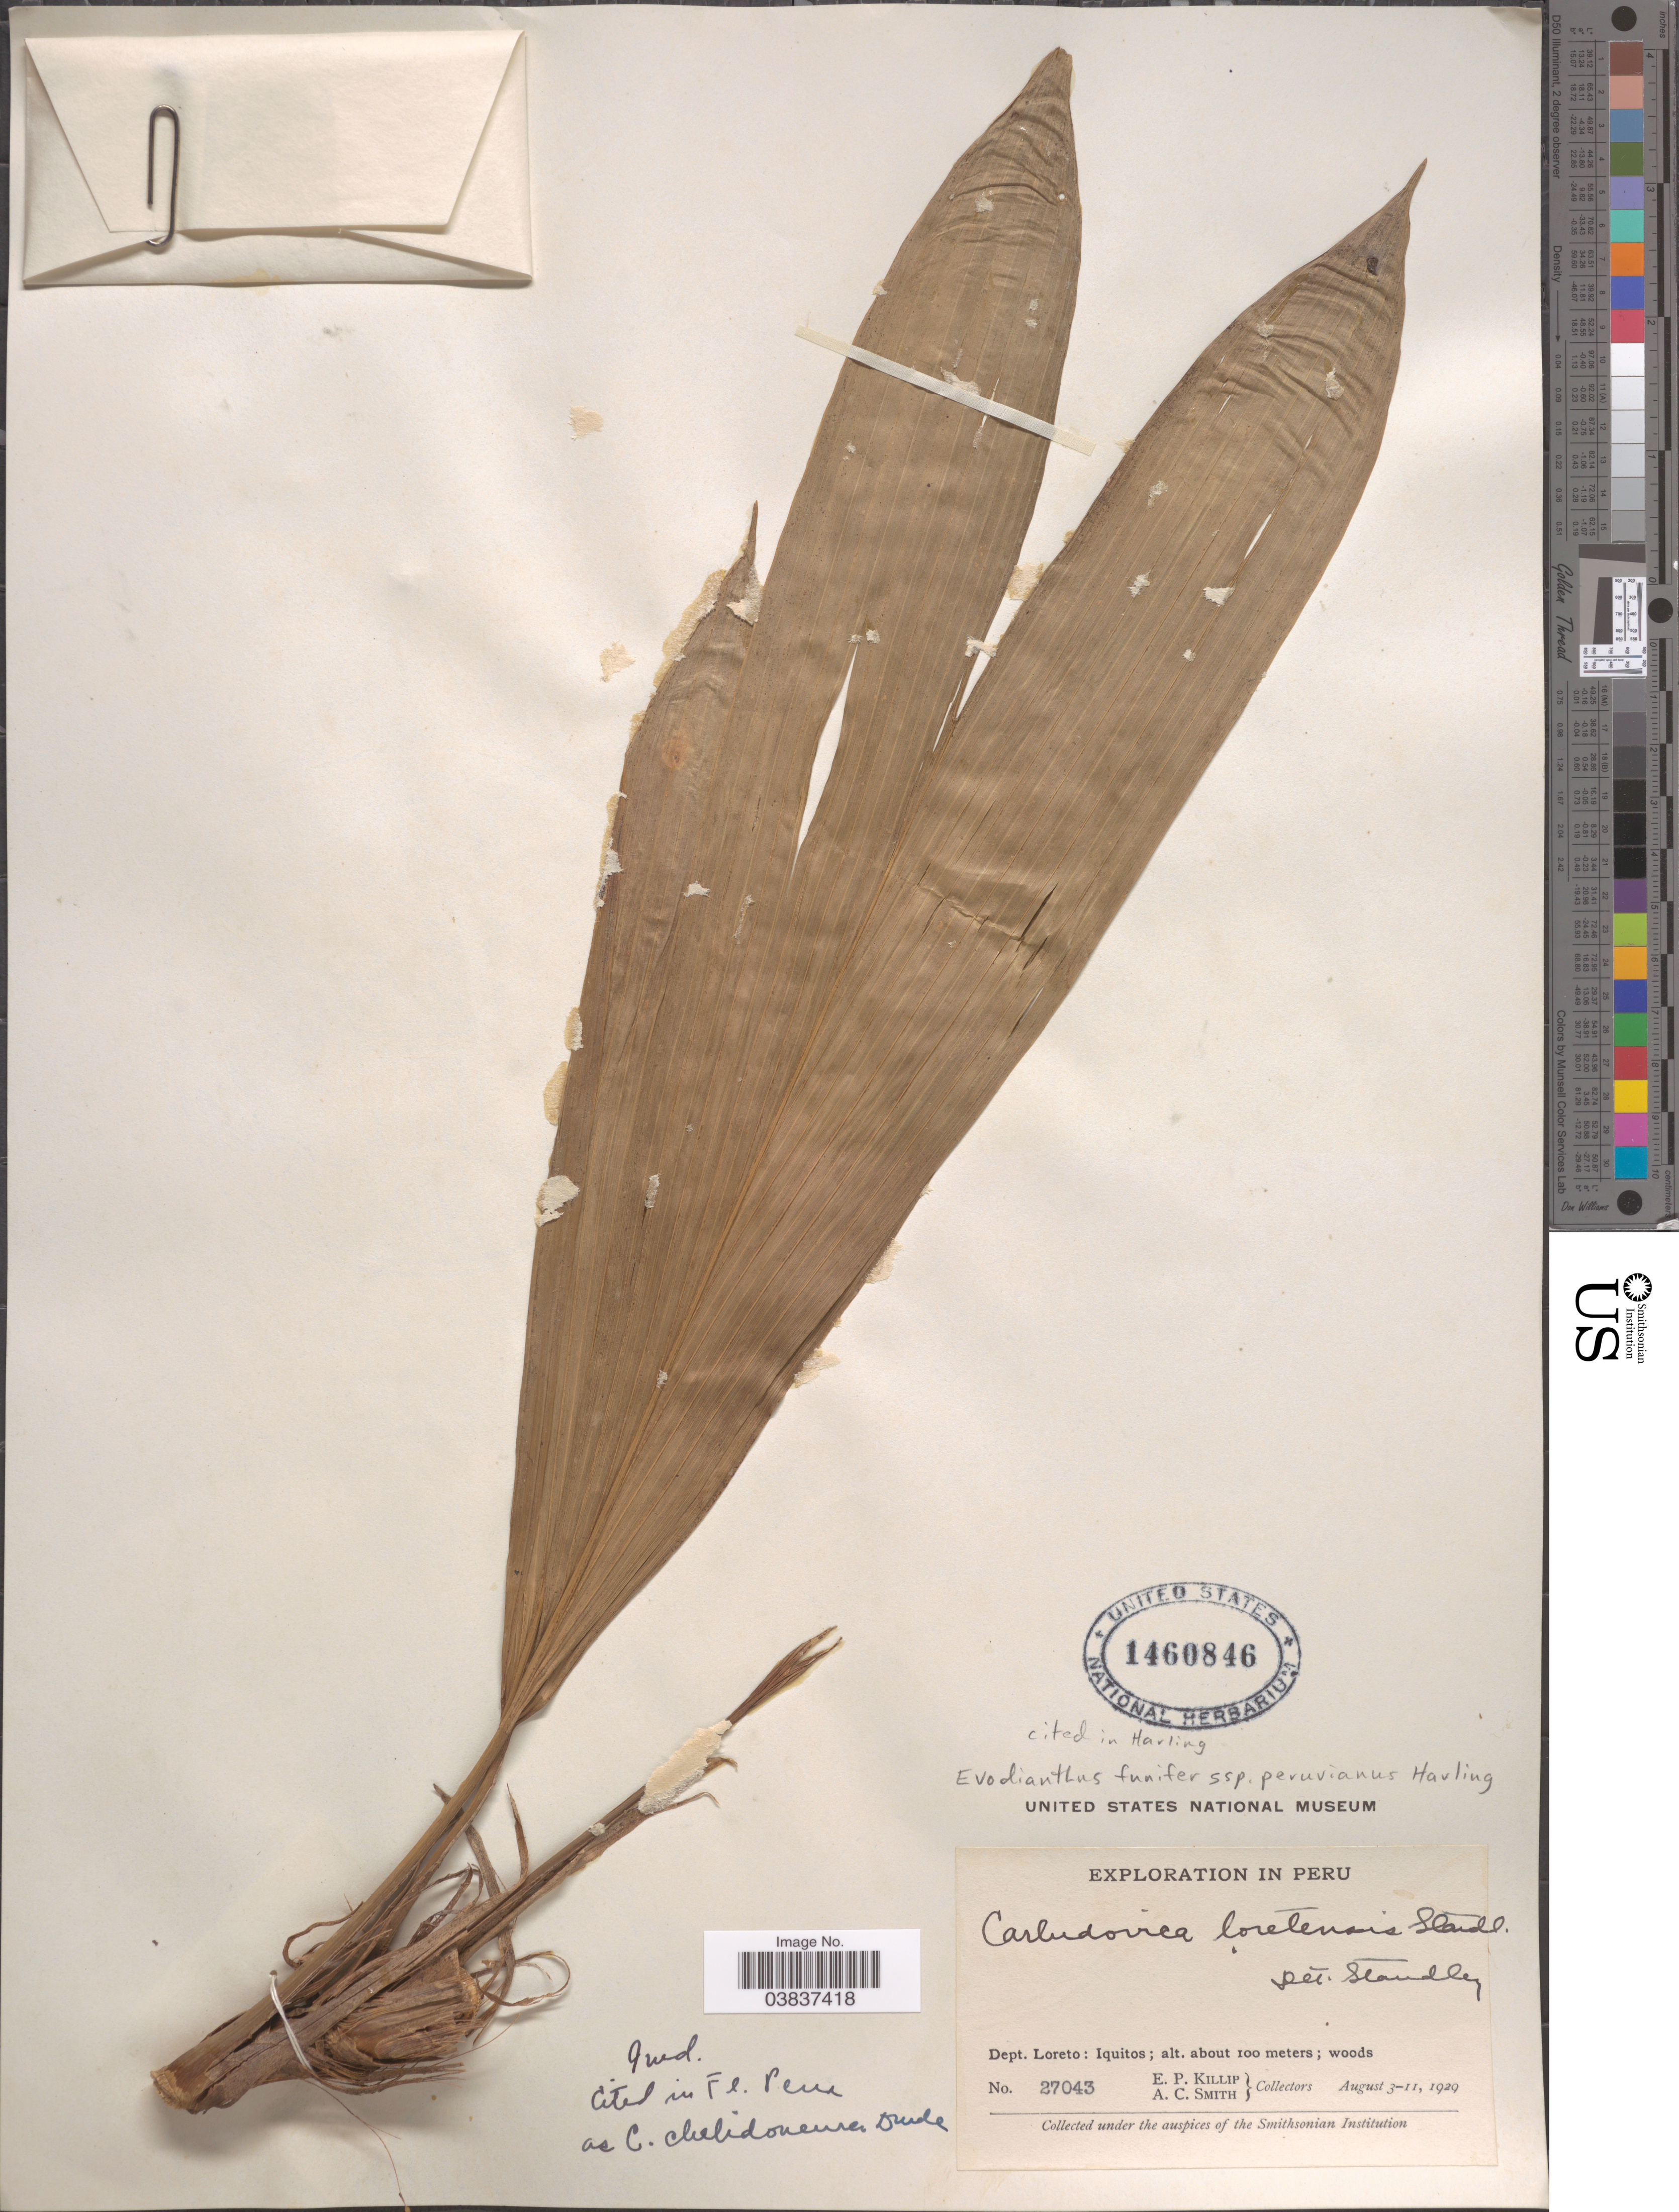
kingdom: Plantae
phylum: Tracheophyta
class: Liliopsida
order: Pandanales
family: Cyclanthaceae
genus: Evodianthus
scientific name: Evodianthus funifer subsp. peruvianus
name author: Harling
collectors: E. P. Killip & A. C. Smith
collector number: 27043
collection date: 1929-08-03/1929-08-11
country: Peru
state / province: Loreto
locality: Dept. Loreto: Iquitos.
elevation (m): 100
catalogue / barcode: US 1460846